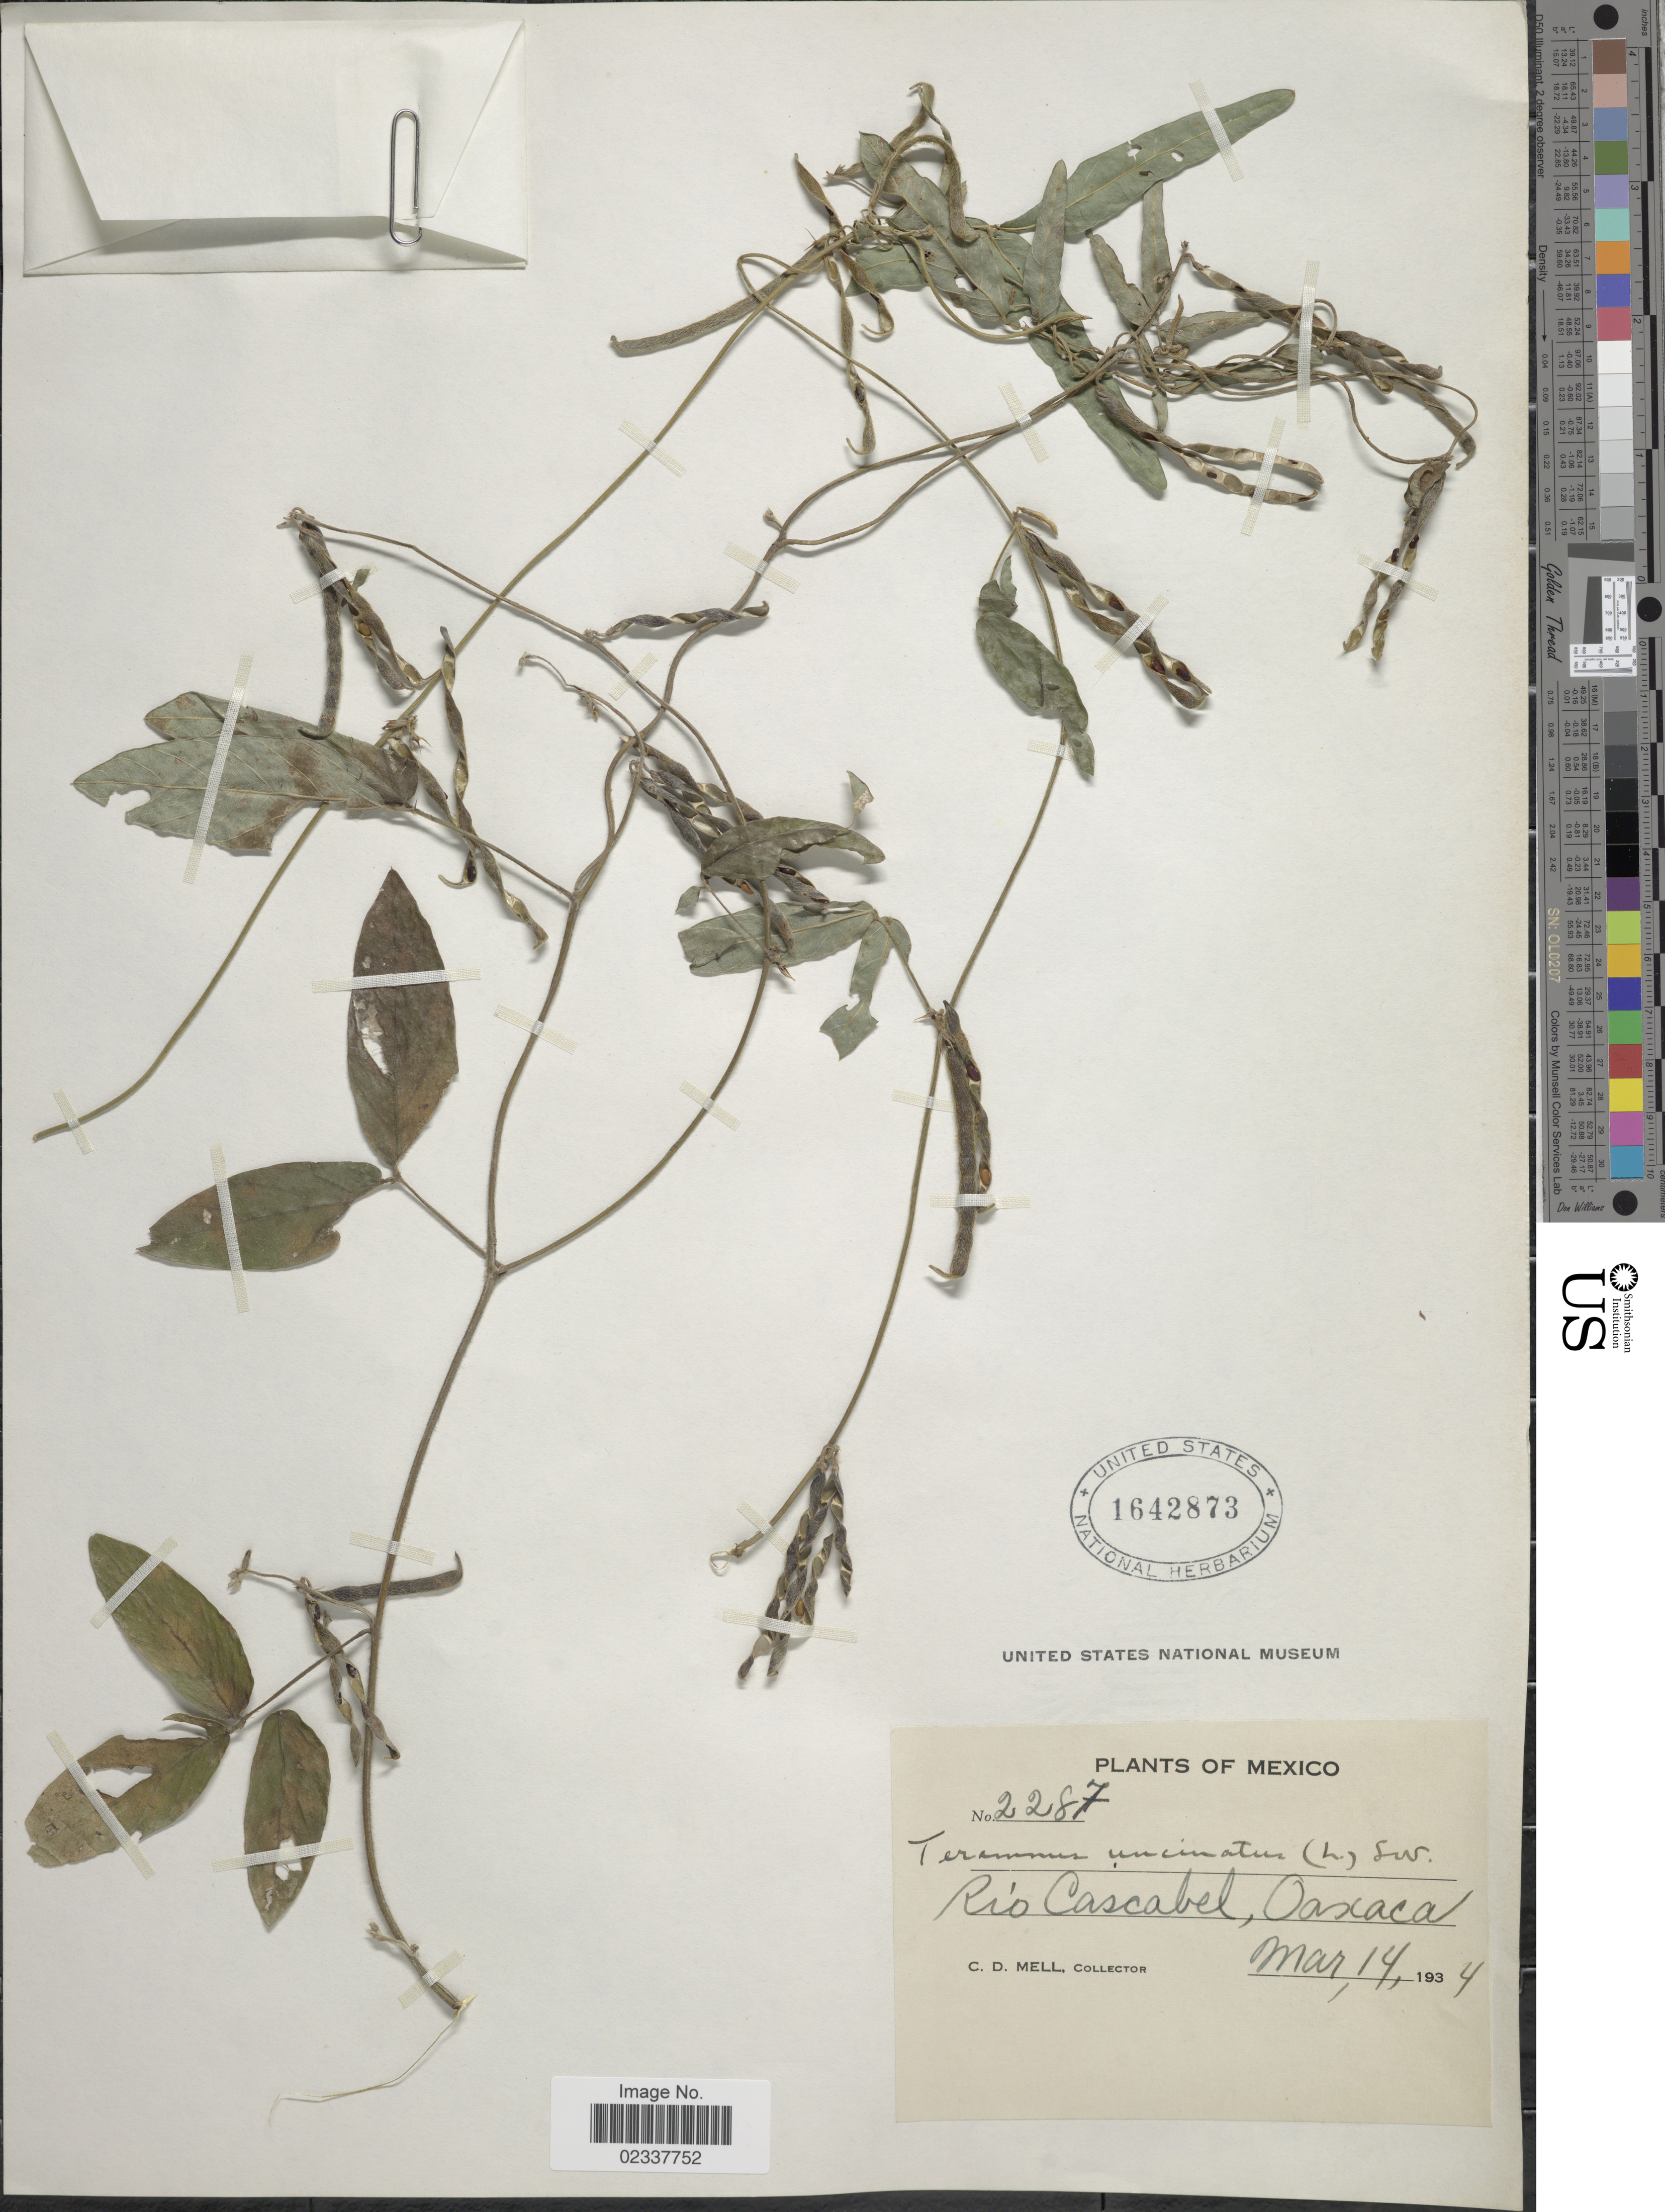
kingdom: Plantae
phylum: Tracheophyta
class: Magnoliopsida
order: Fabales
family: Fabaceae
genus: Teramnus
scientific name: Teramnus uncinatus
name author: (L.) Sw.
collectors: C. D. Mell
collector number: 2287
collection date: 1934-03-14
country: Mexico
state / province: Oaxaca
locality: Rio Cascabel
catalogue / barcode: US 1642873